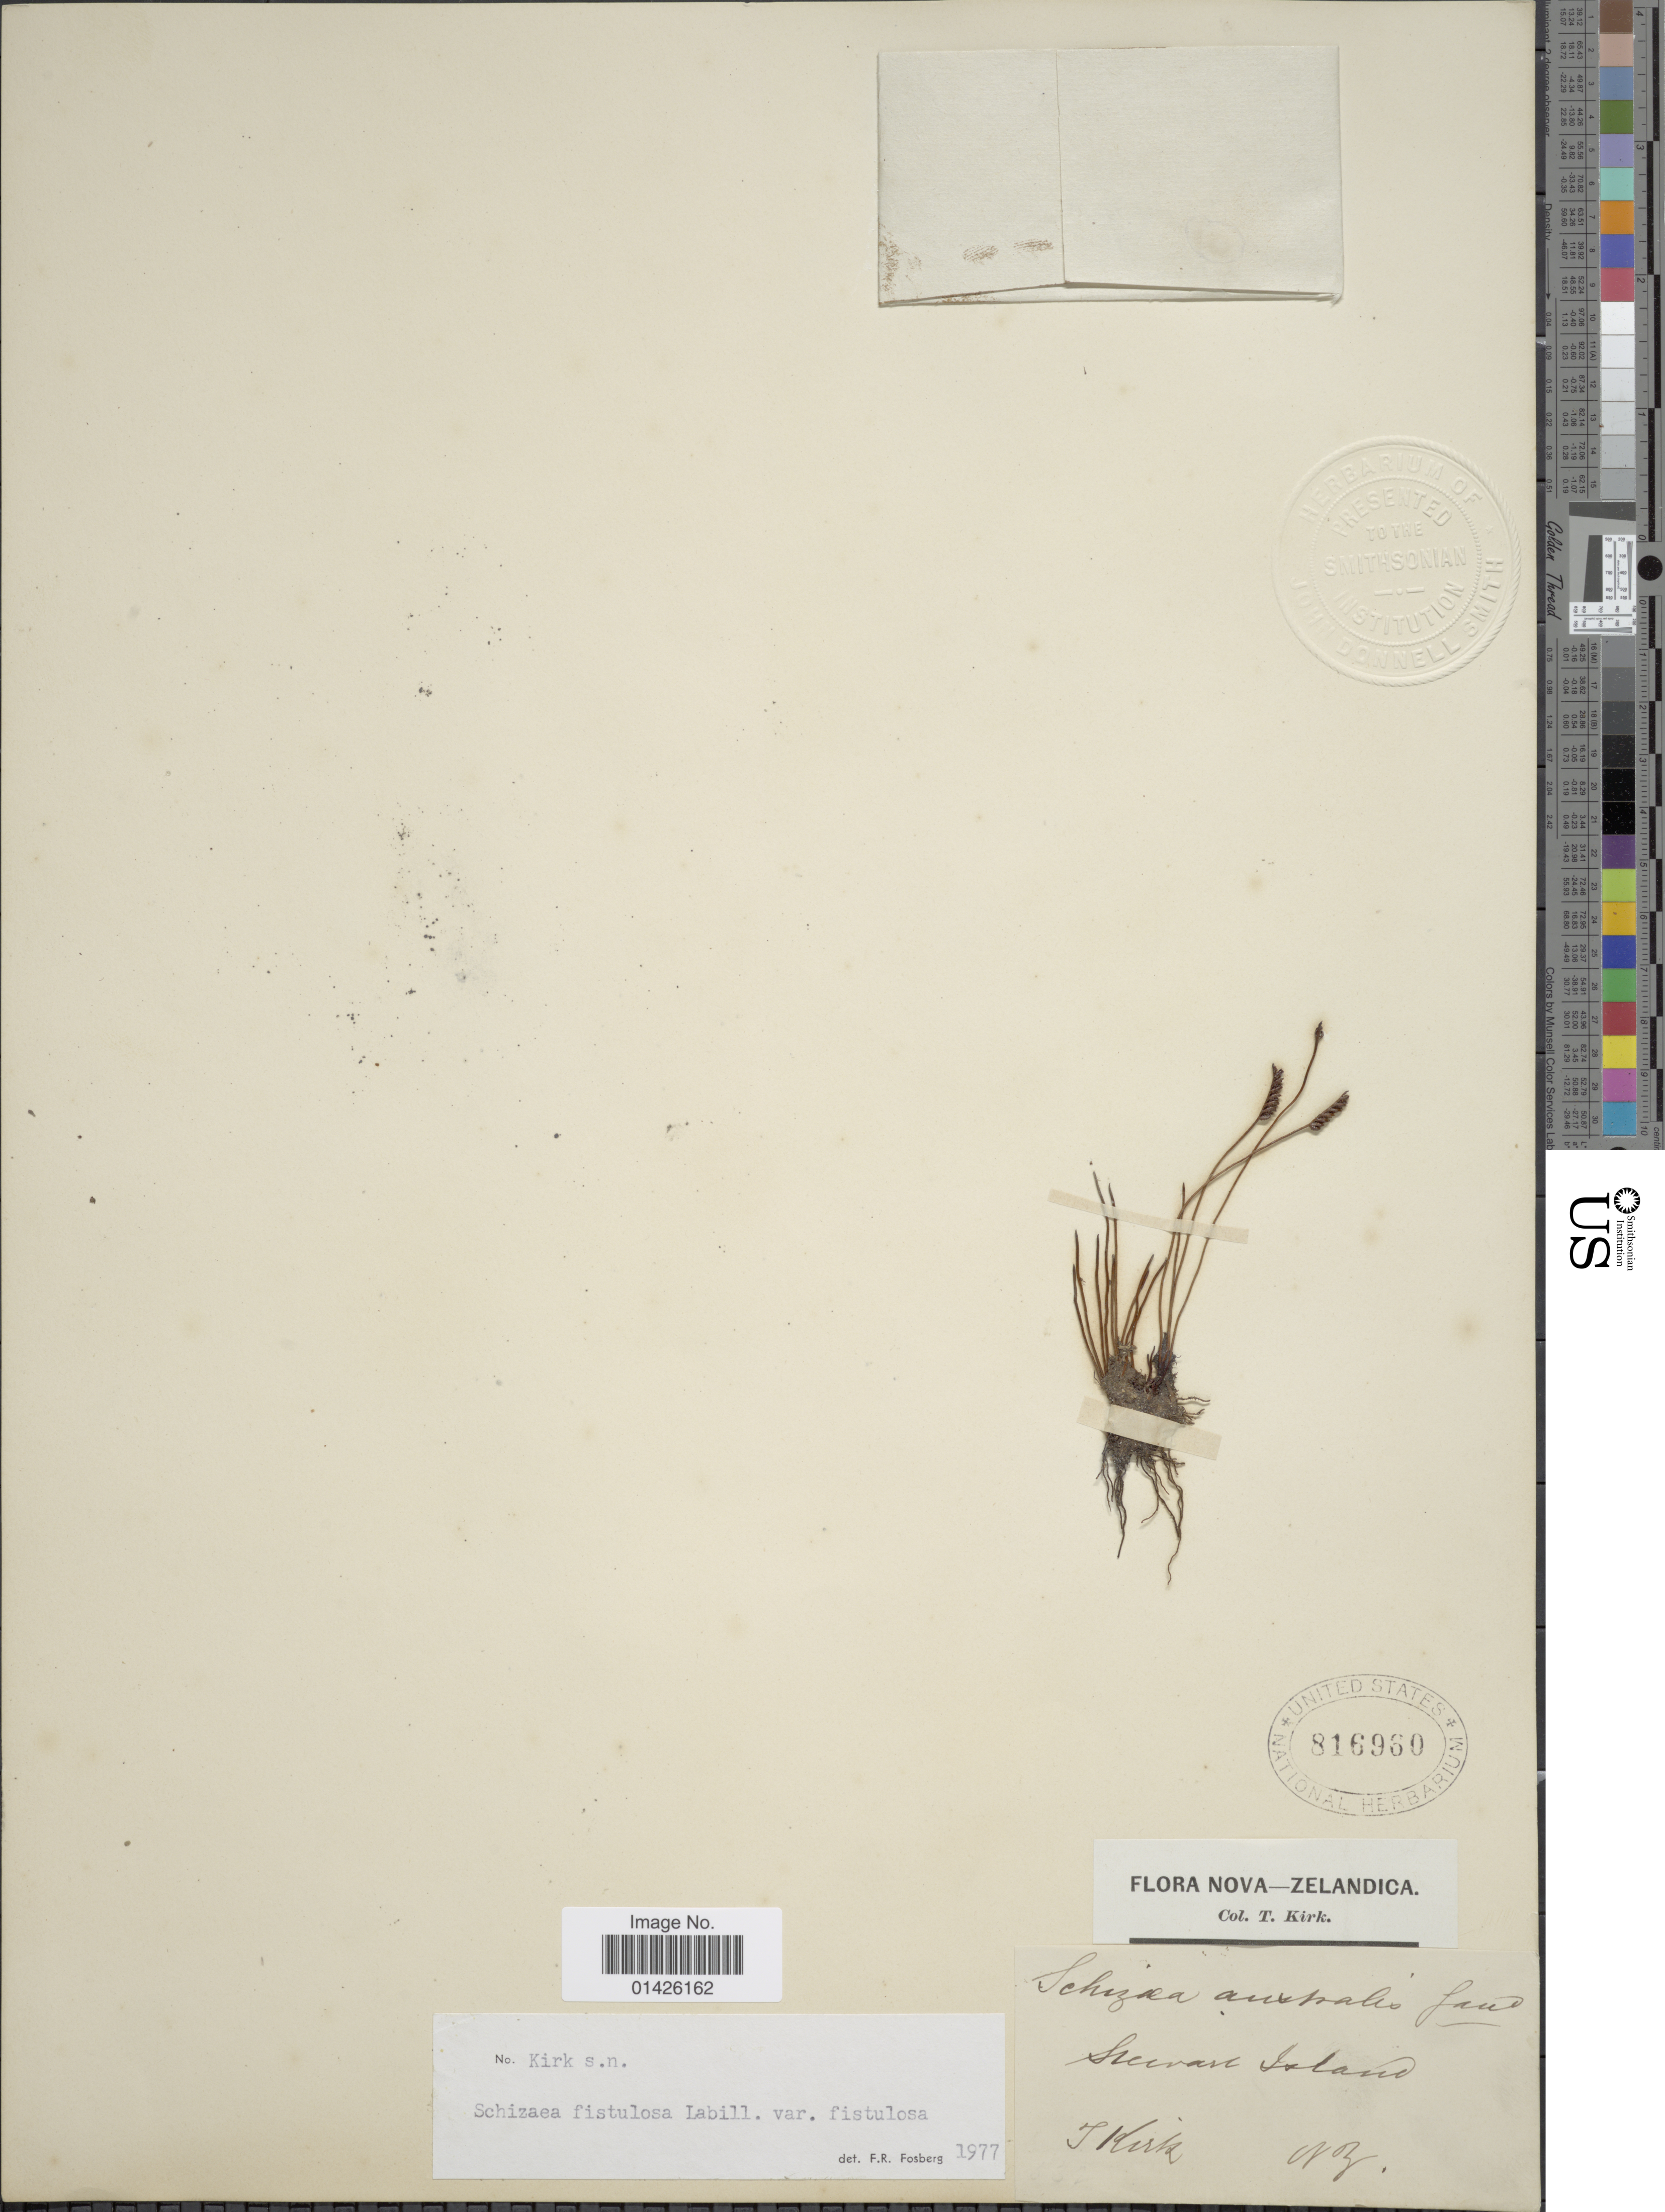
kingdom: Plantae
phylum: Tracheophyta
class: Polypodiopsida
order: Schizaeales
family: Schizaeaceae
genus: Schizaea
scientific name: Schizaea fistulosa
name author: Labill.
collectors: T. Kirk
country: New Zealand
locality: Stewart Island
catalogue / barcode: US 816960